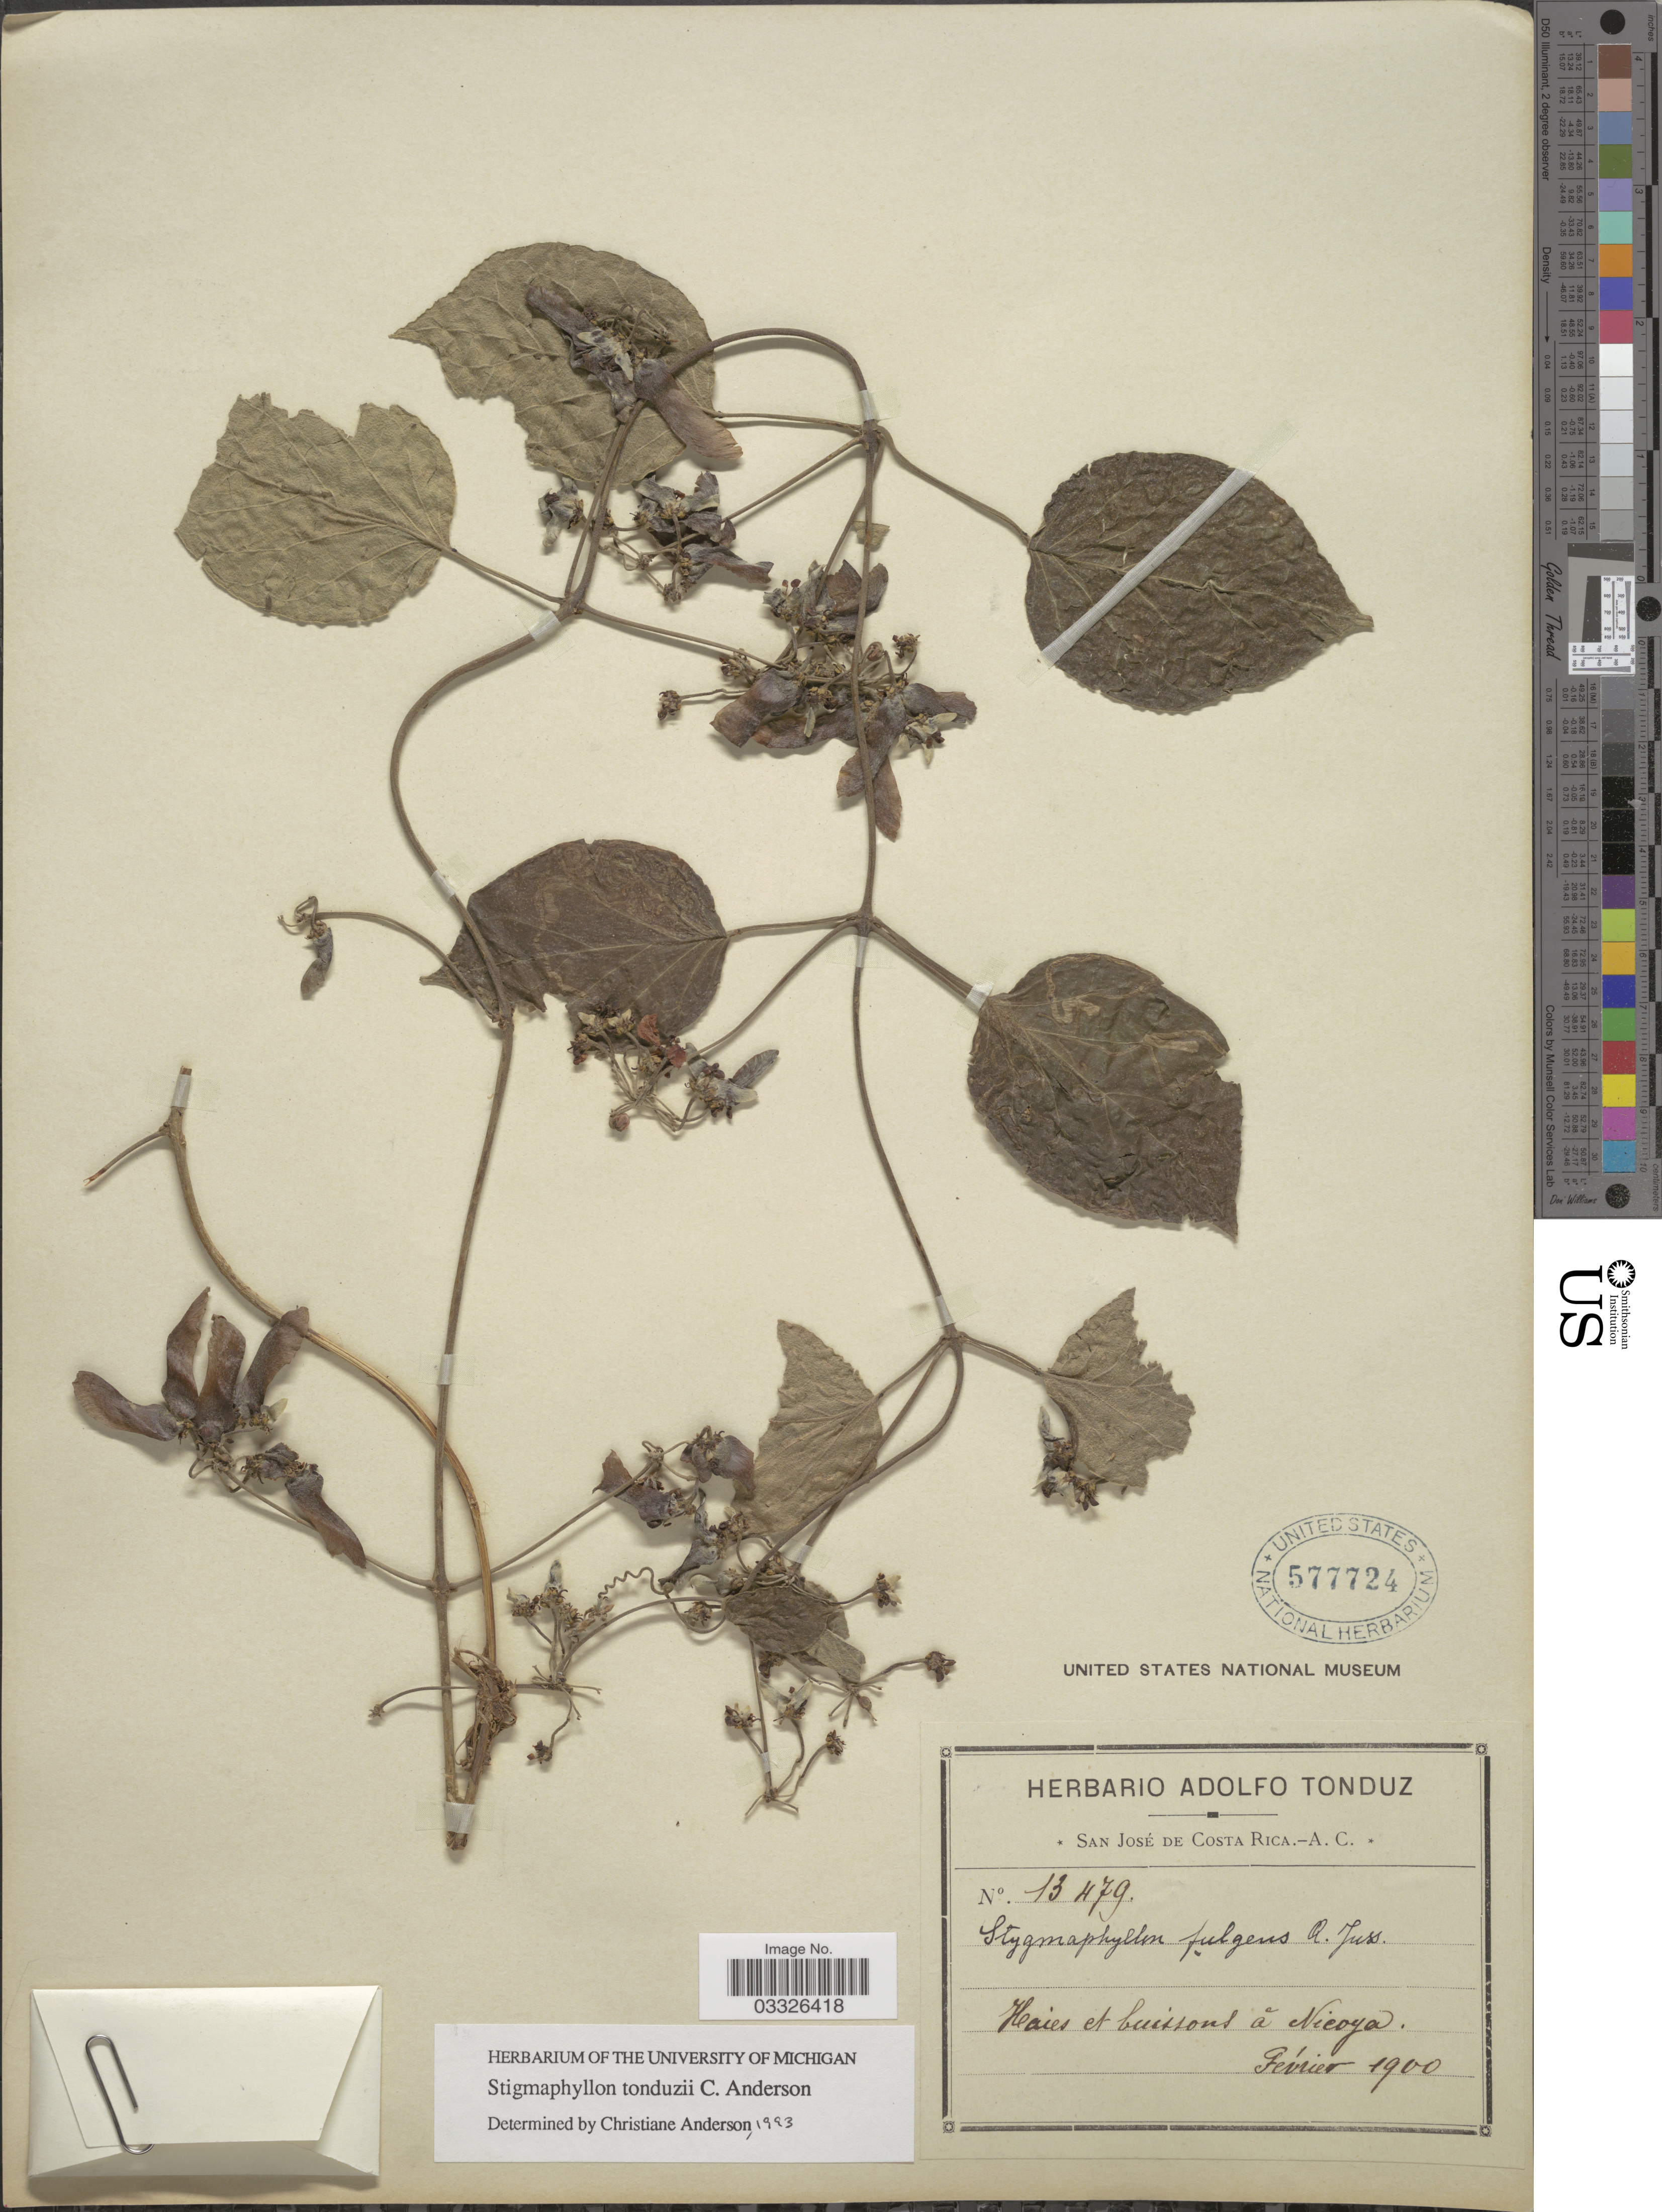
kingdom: Plantae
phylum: Tracheophyta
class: Magnoliopsida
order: Malpighiales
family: Malpighiaceae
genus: Stigmaphyllon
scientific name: Stigmaphyllon tonduzii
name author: C.E. Anderson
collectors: ex Herb. Adolfo Tonduz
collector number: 13479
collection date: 1900-02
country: Costa Rica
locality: Haies et buissons á Nicoya.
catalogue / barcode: US 577724